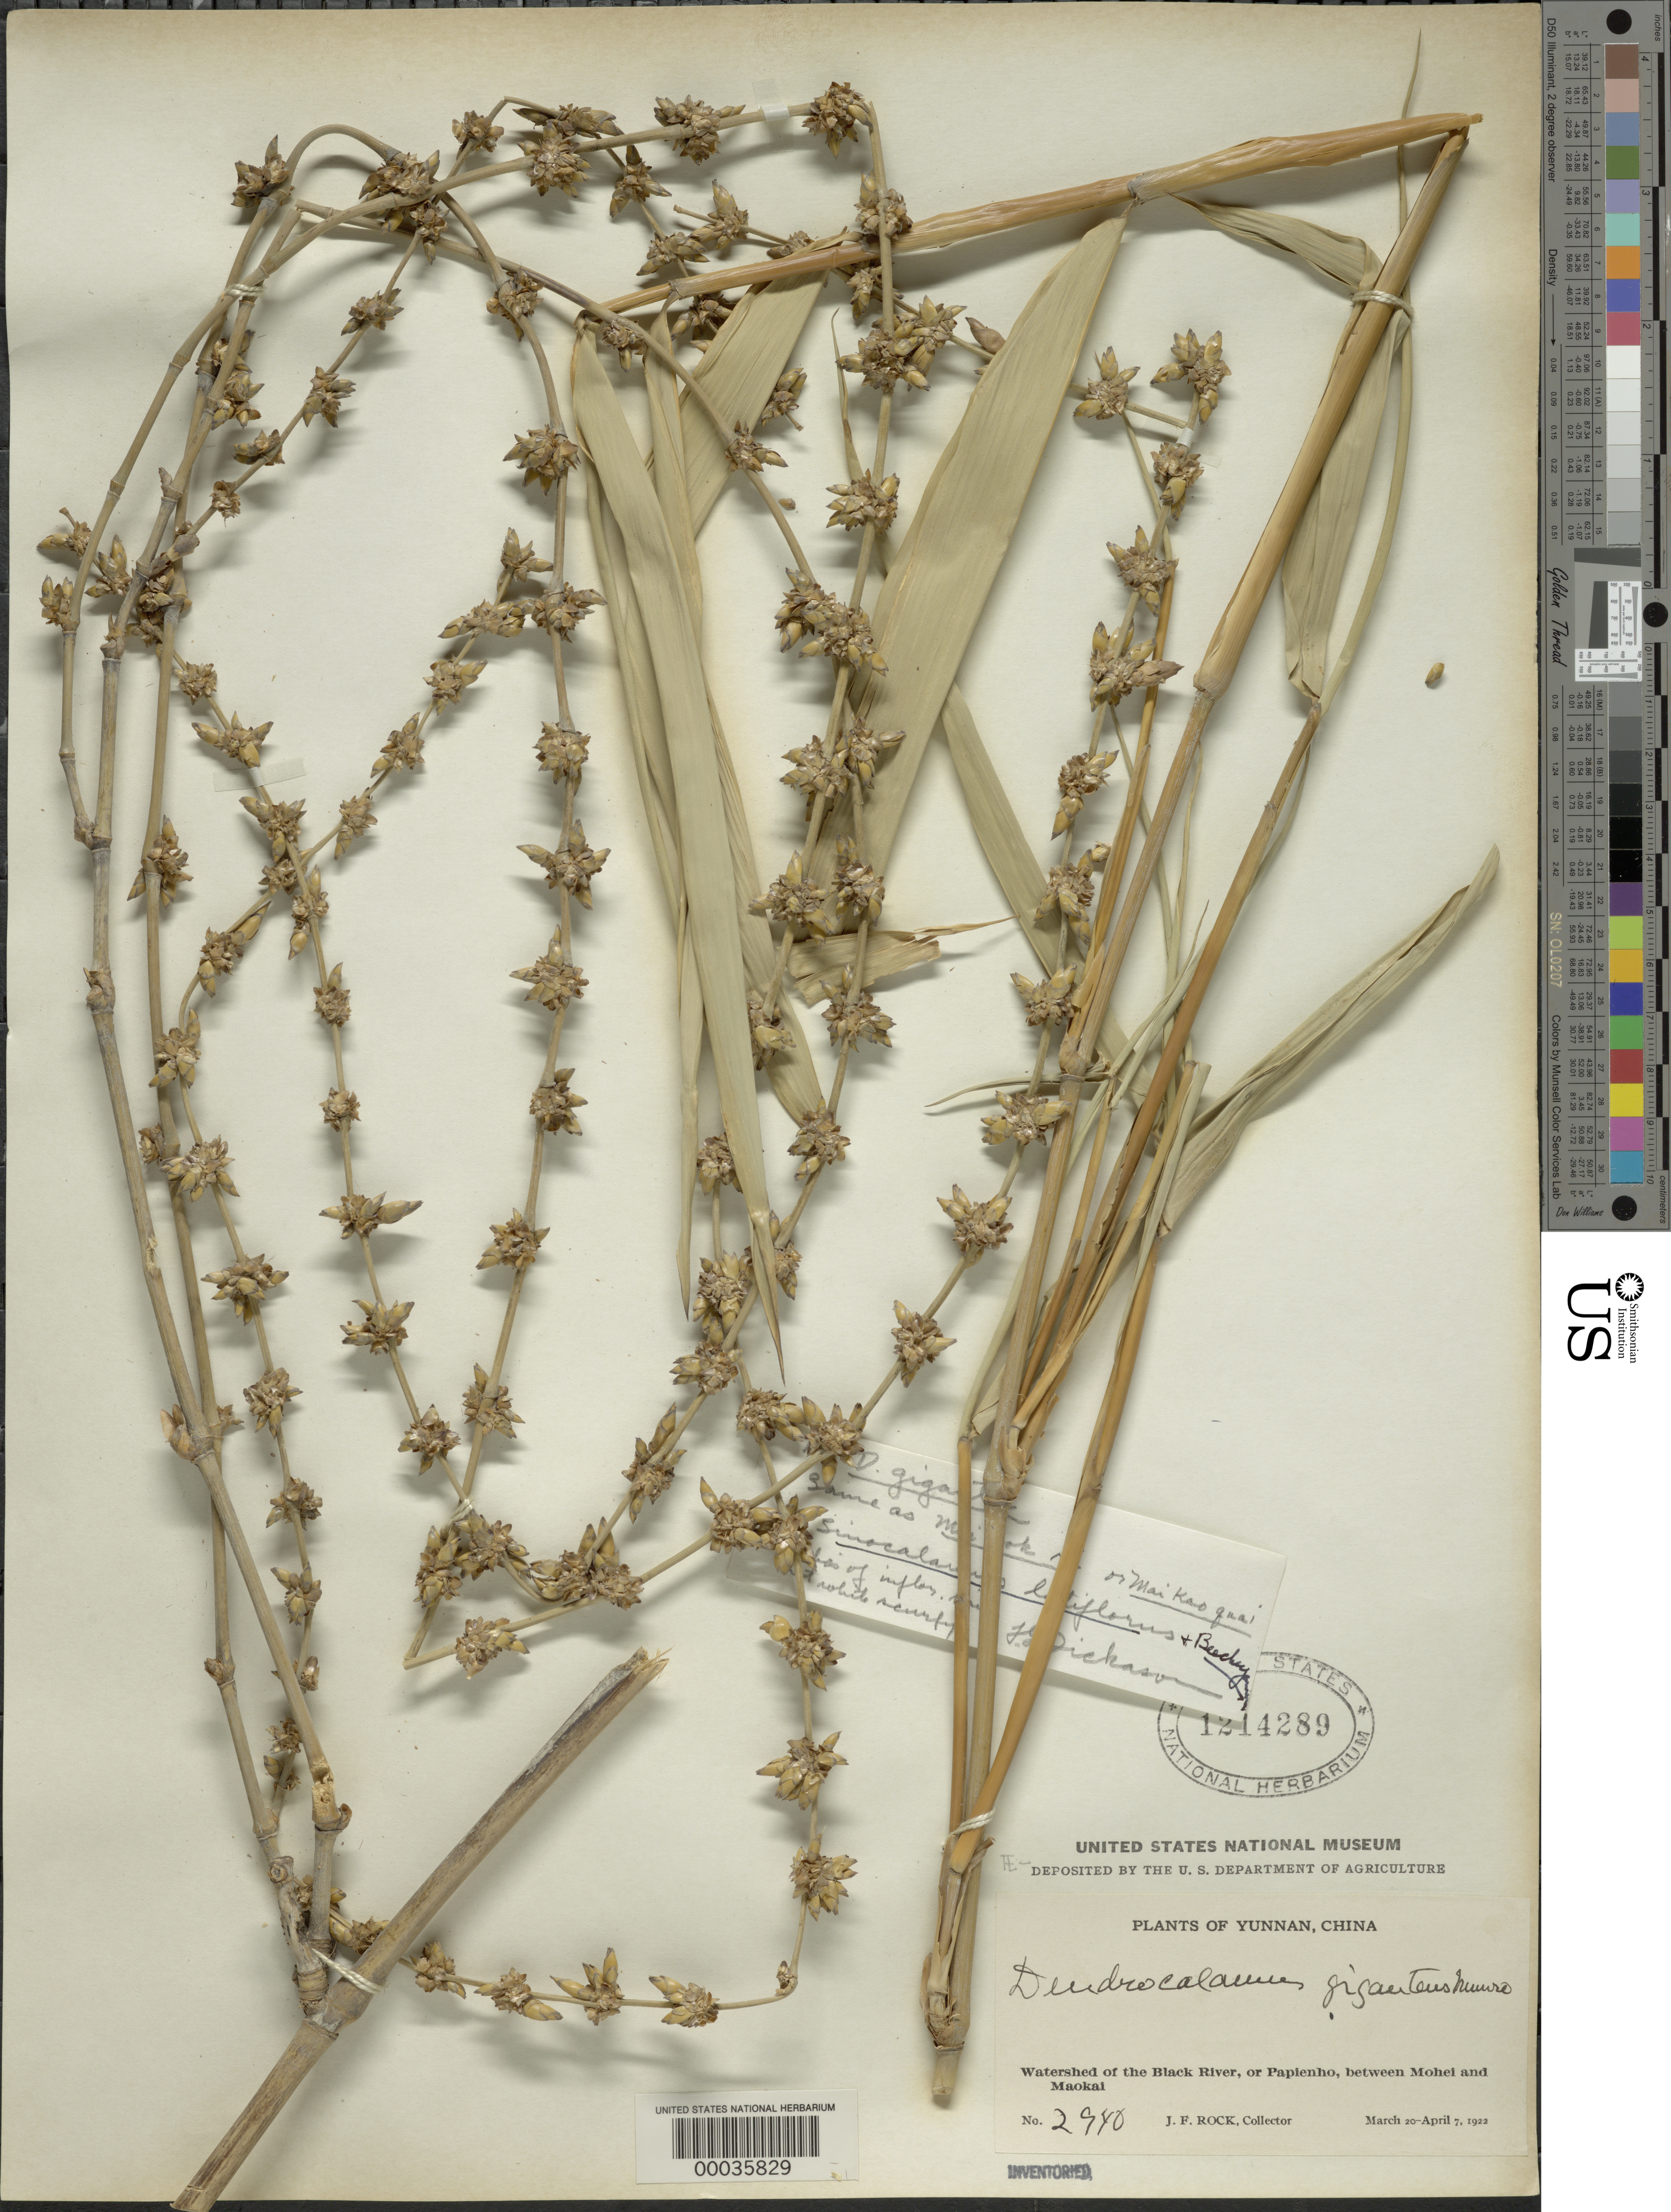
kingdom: Plantae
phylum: Tracheophyta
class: Liliopsida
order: Poales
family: Poaceae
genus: Dendrocalamus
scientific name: Dendrocalamus latiflorus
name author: Munro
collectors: J. F. Rock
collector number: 2940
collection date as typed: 20 Mar 1922 to 07 Apr 1922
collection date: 1922-03-20/1922-04-07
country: China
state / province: Yunnan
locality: Black river, papienhomohei, maokai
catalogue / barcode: US 1214289